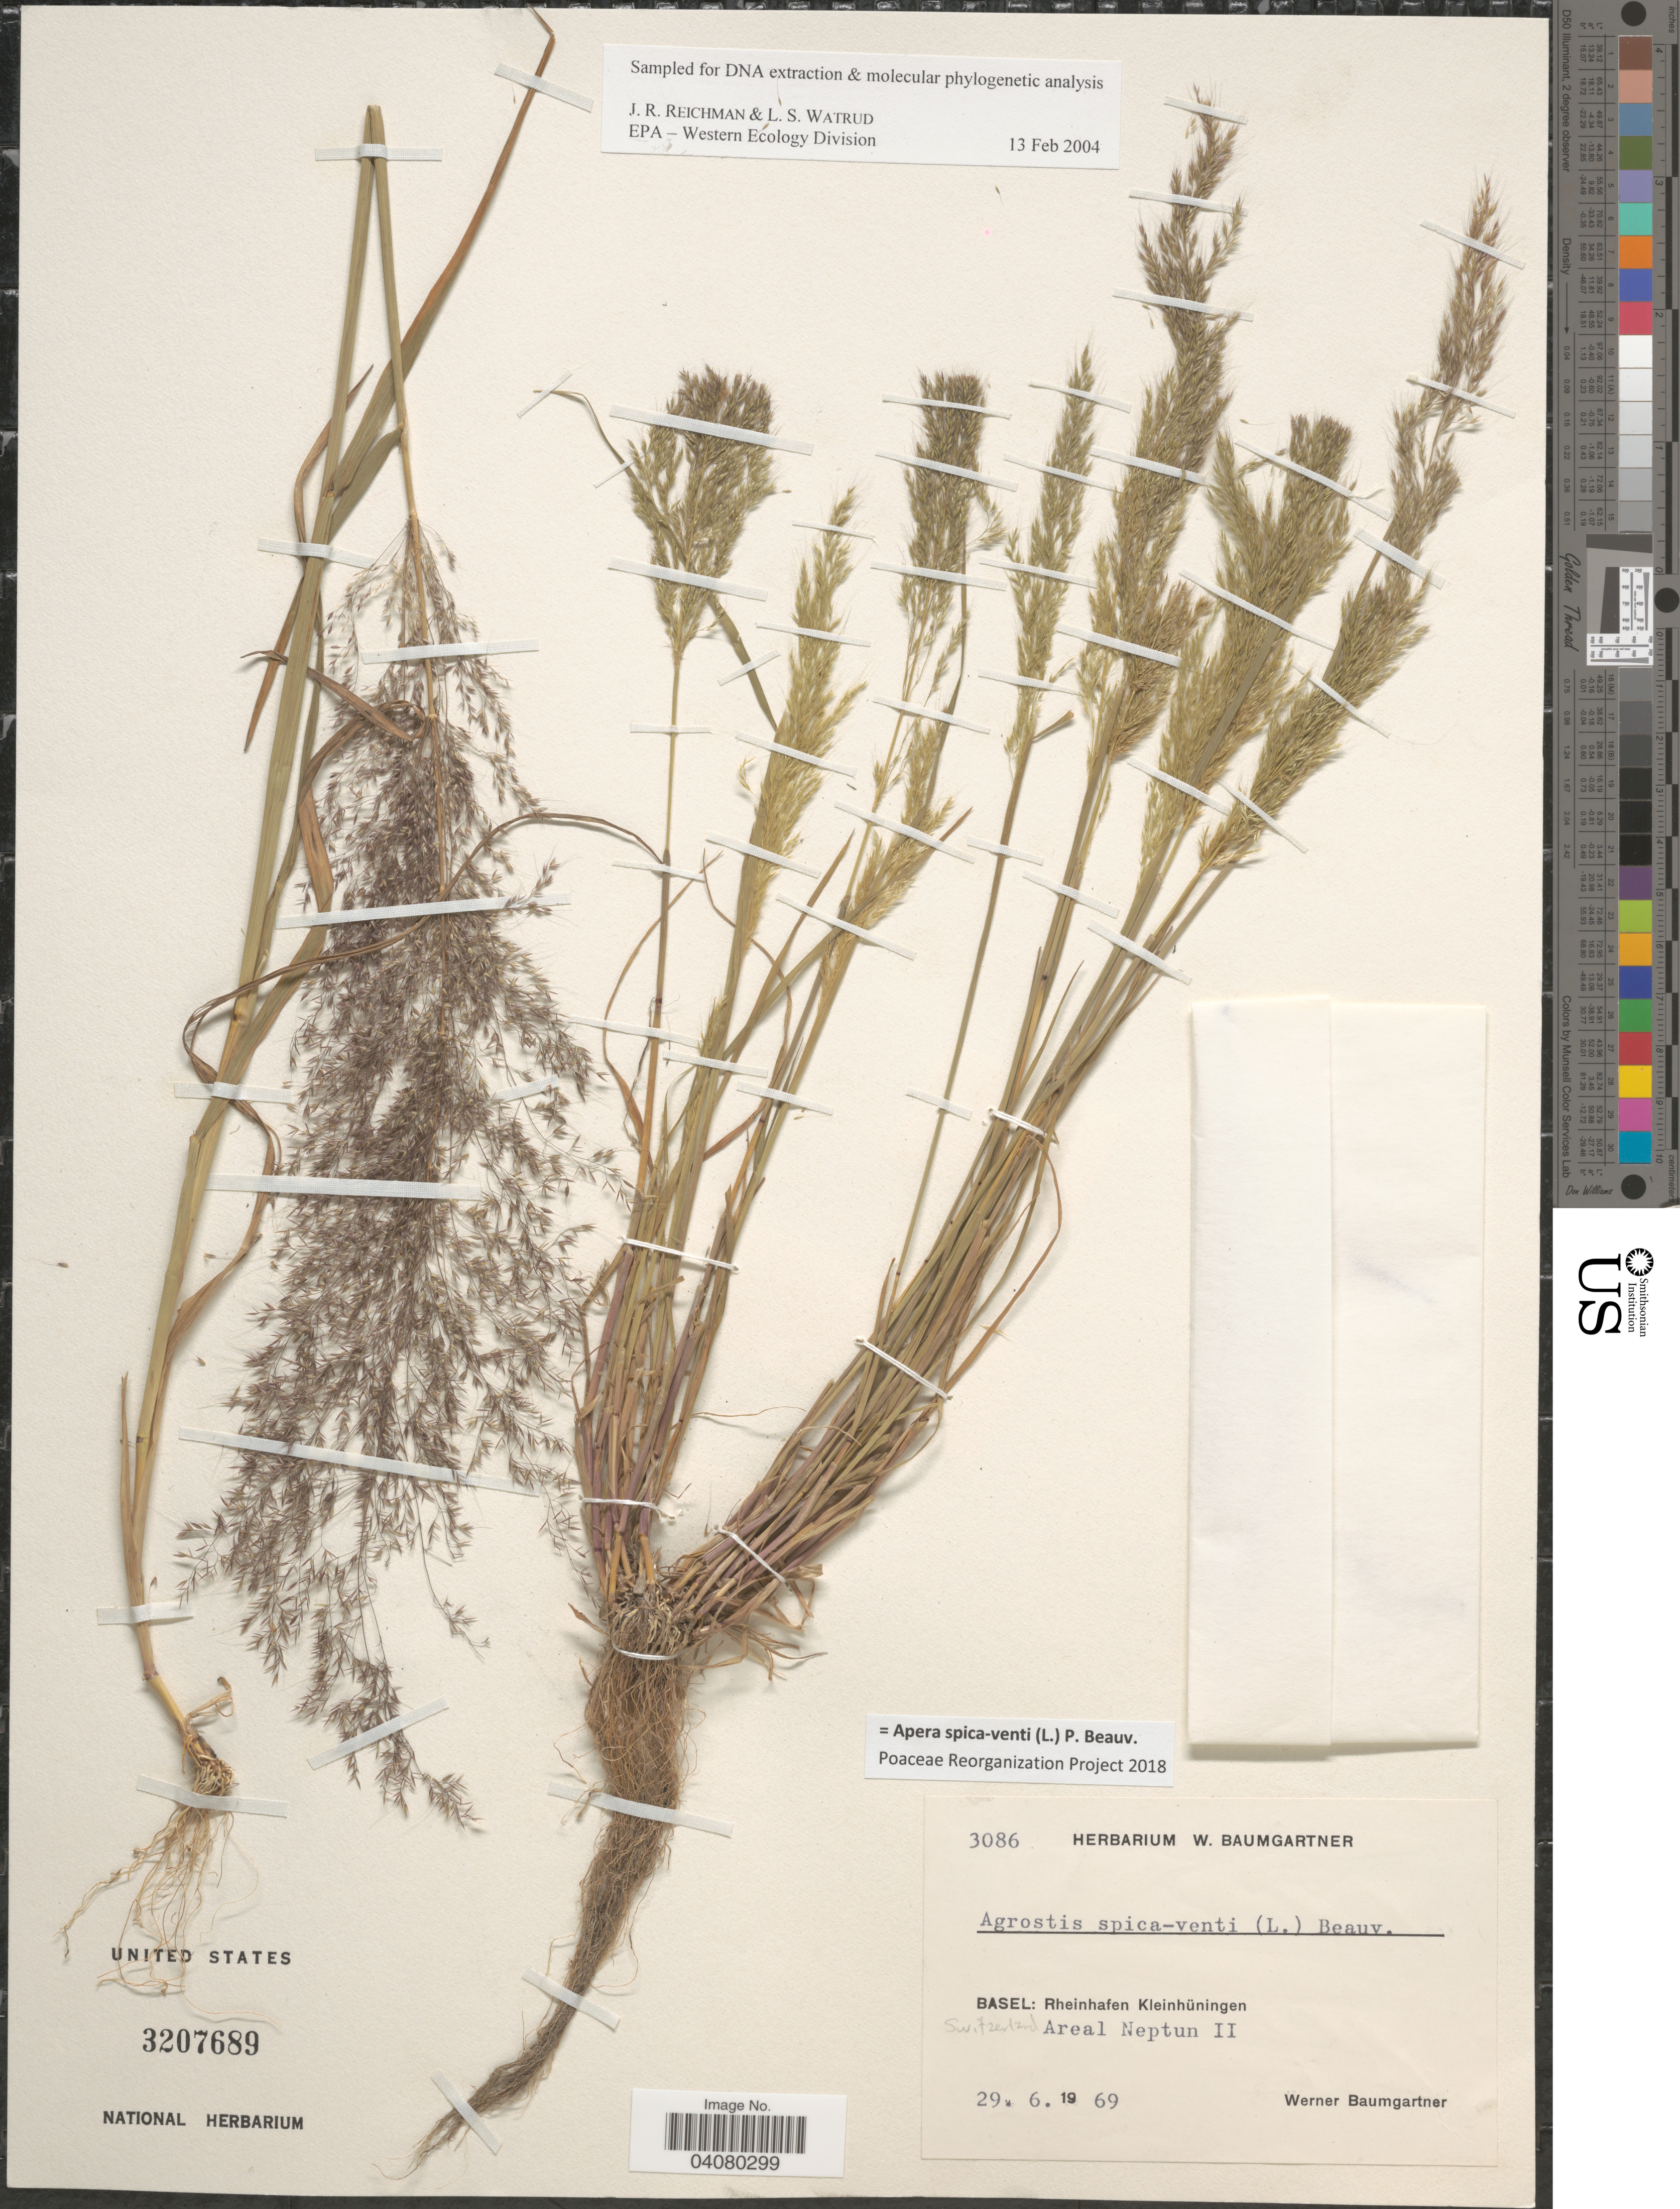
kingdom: Plantae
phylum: Tracheophyta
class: Liliopsida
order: Poales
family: Poaceae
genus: Apera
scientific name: Apera spica-venti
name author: (L.) P. Beauv.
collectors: W. Baumgartner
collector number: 3086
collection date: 1969-06-29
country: Switzerland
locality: Basel: Rheinhafen Kleinhüningen. Areal Neptun II.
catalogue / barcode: US 3207689